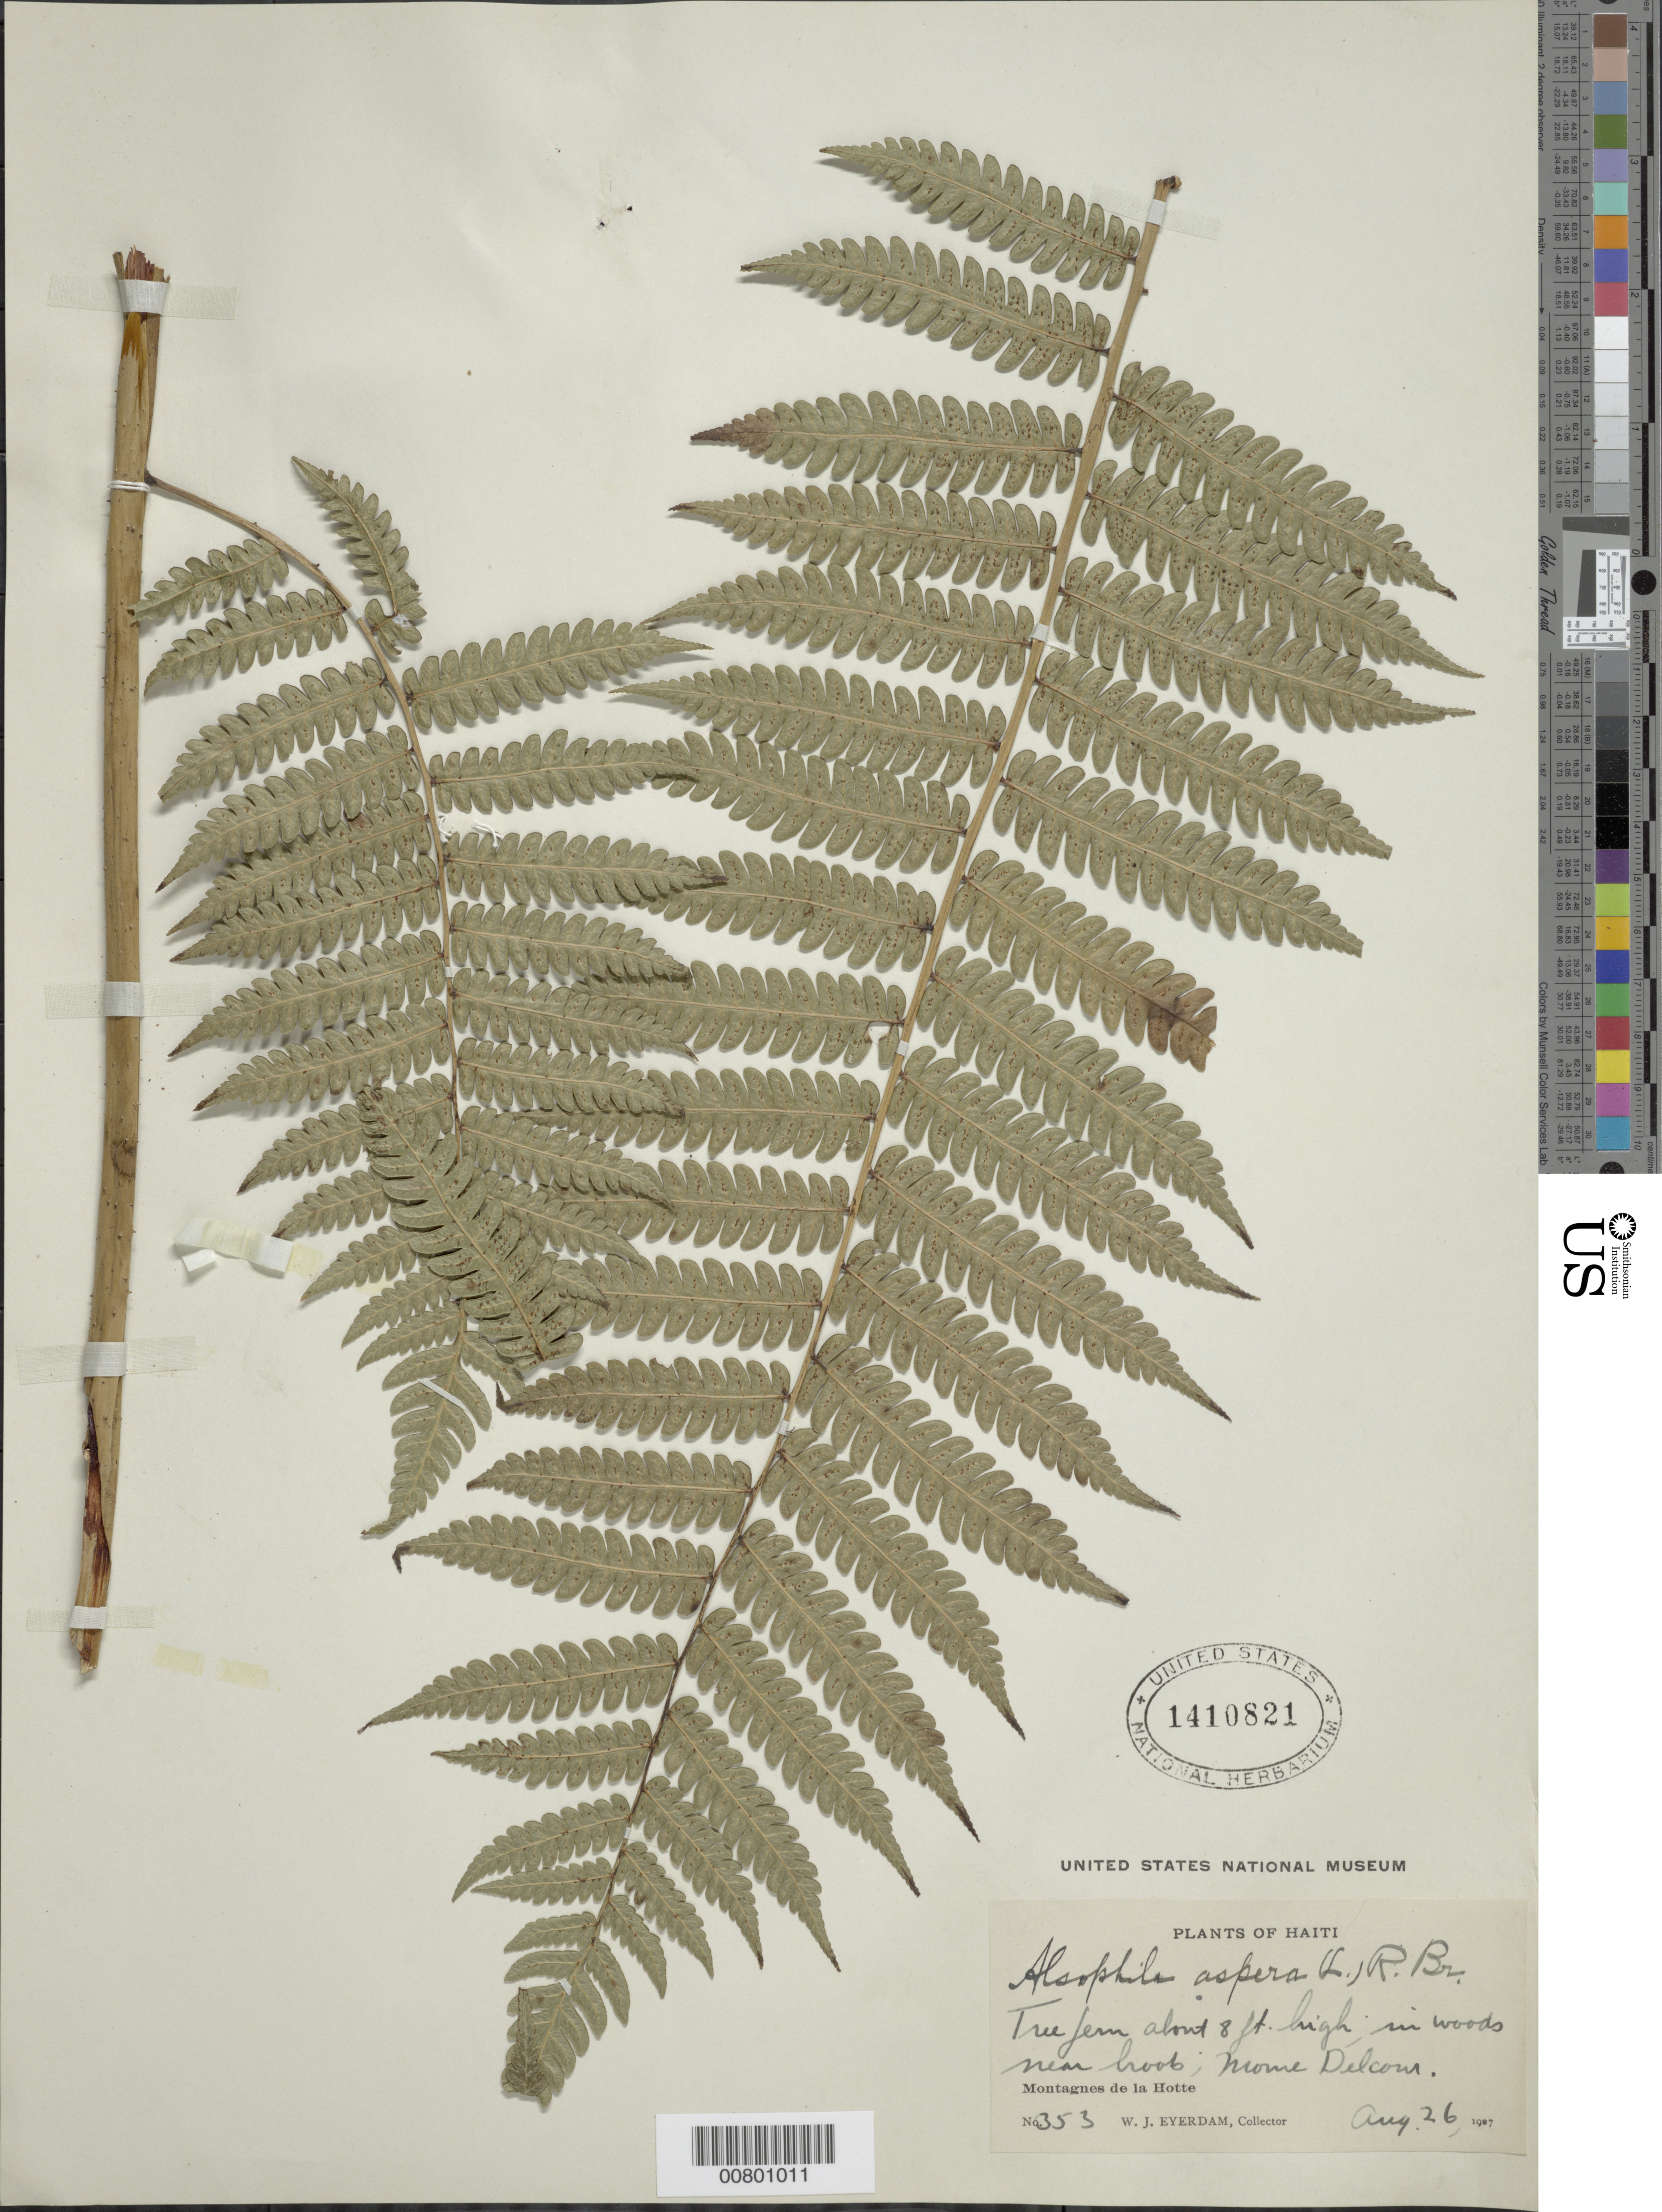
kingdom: Plantae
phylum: Tracheophyta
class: Polypodiopsida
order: Cyatheales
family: Cyatheaceae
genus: Cyathea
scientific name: Cyathea aspera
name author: (L.) Sw.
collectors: W. J. Eyerdam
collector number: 353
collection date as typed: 26 Aug 1927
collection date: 1927-08-26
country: Haiti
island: Hispaniola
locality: Montagnes de la Hotte, Morne Delcour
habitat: Woods near a brook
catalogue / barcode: US 1410821